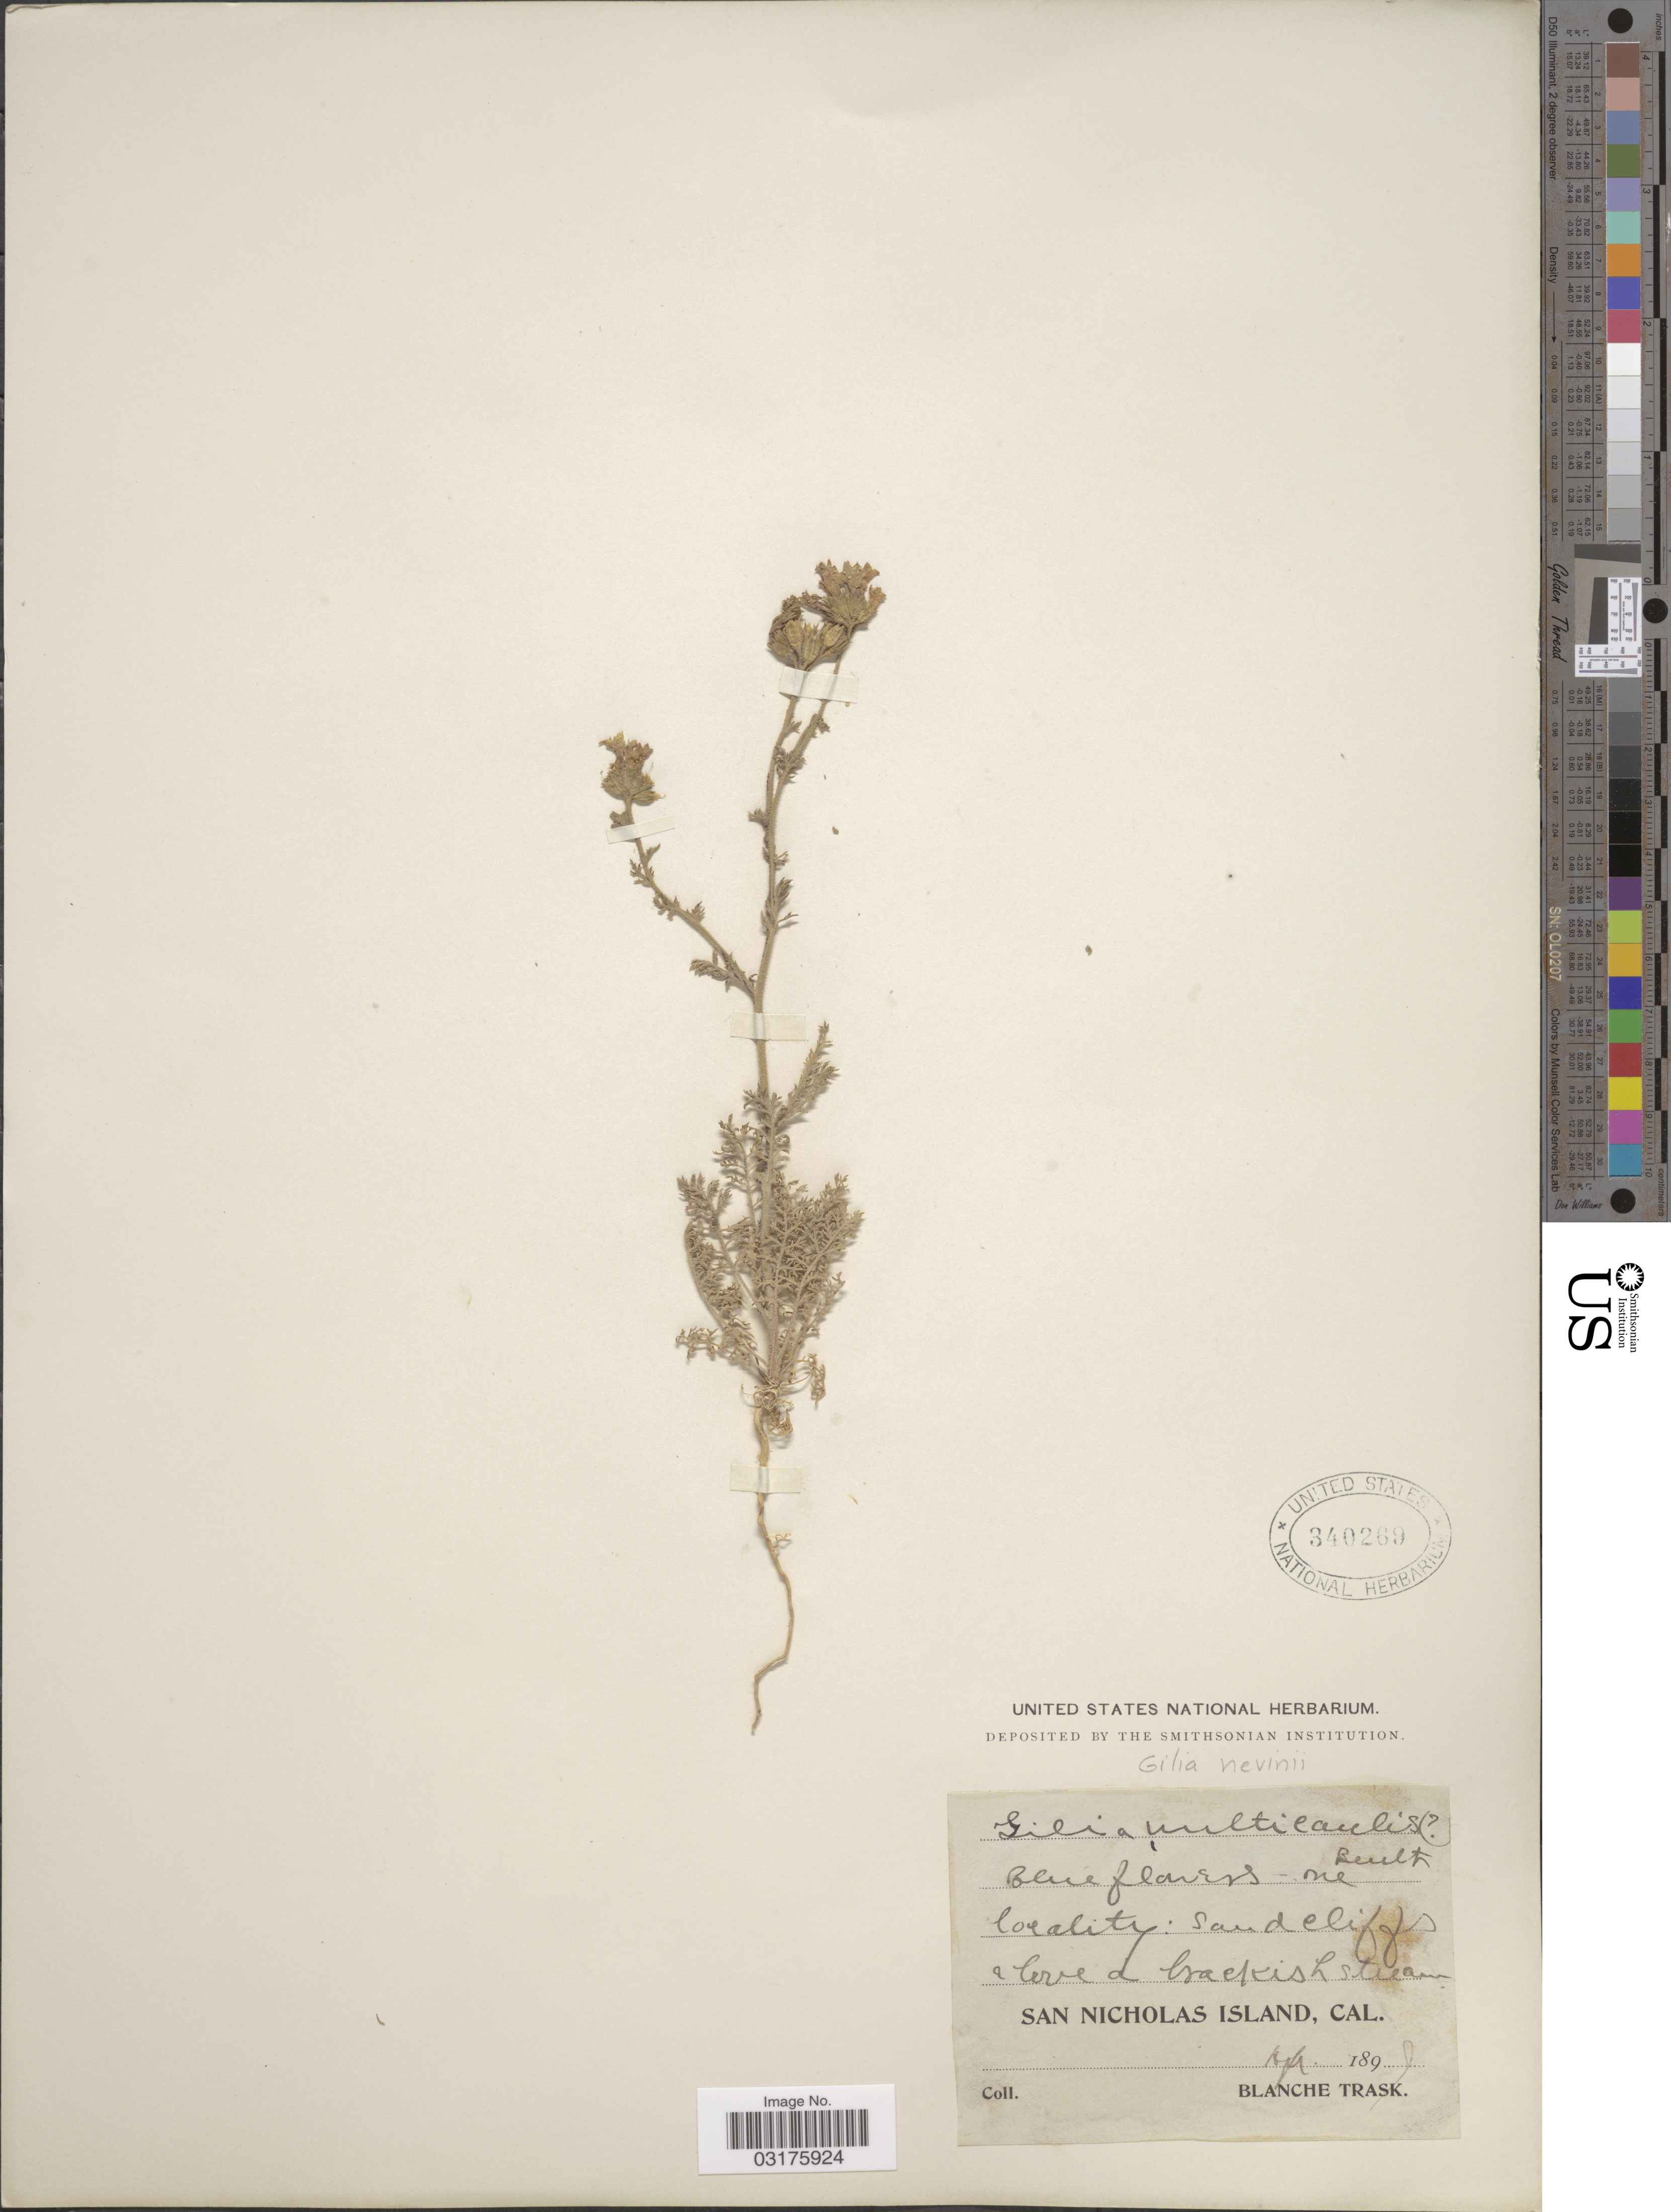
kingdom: Plantae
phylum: Tracheophyta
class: Magnoliopsida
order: Ericales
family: Polemoniaceae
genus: Gilia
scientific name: Gilia nevinii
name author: A. Gray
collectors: B. Trask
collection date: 1897-04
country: United States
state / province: California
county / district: Ventura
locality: Sand cliffs above a brackish stream, San Nicholas Island.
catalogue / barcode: US 340269